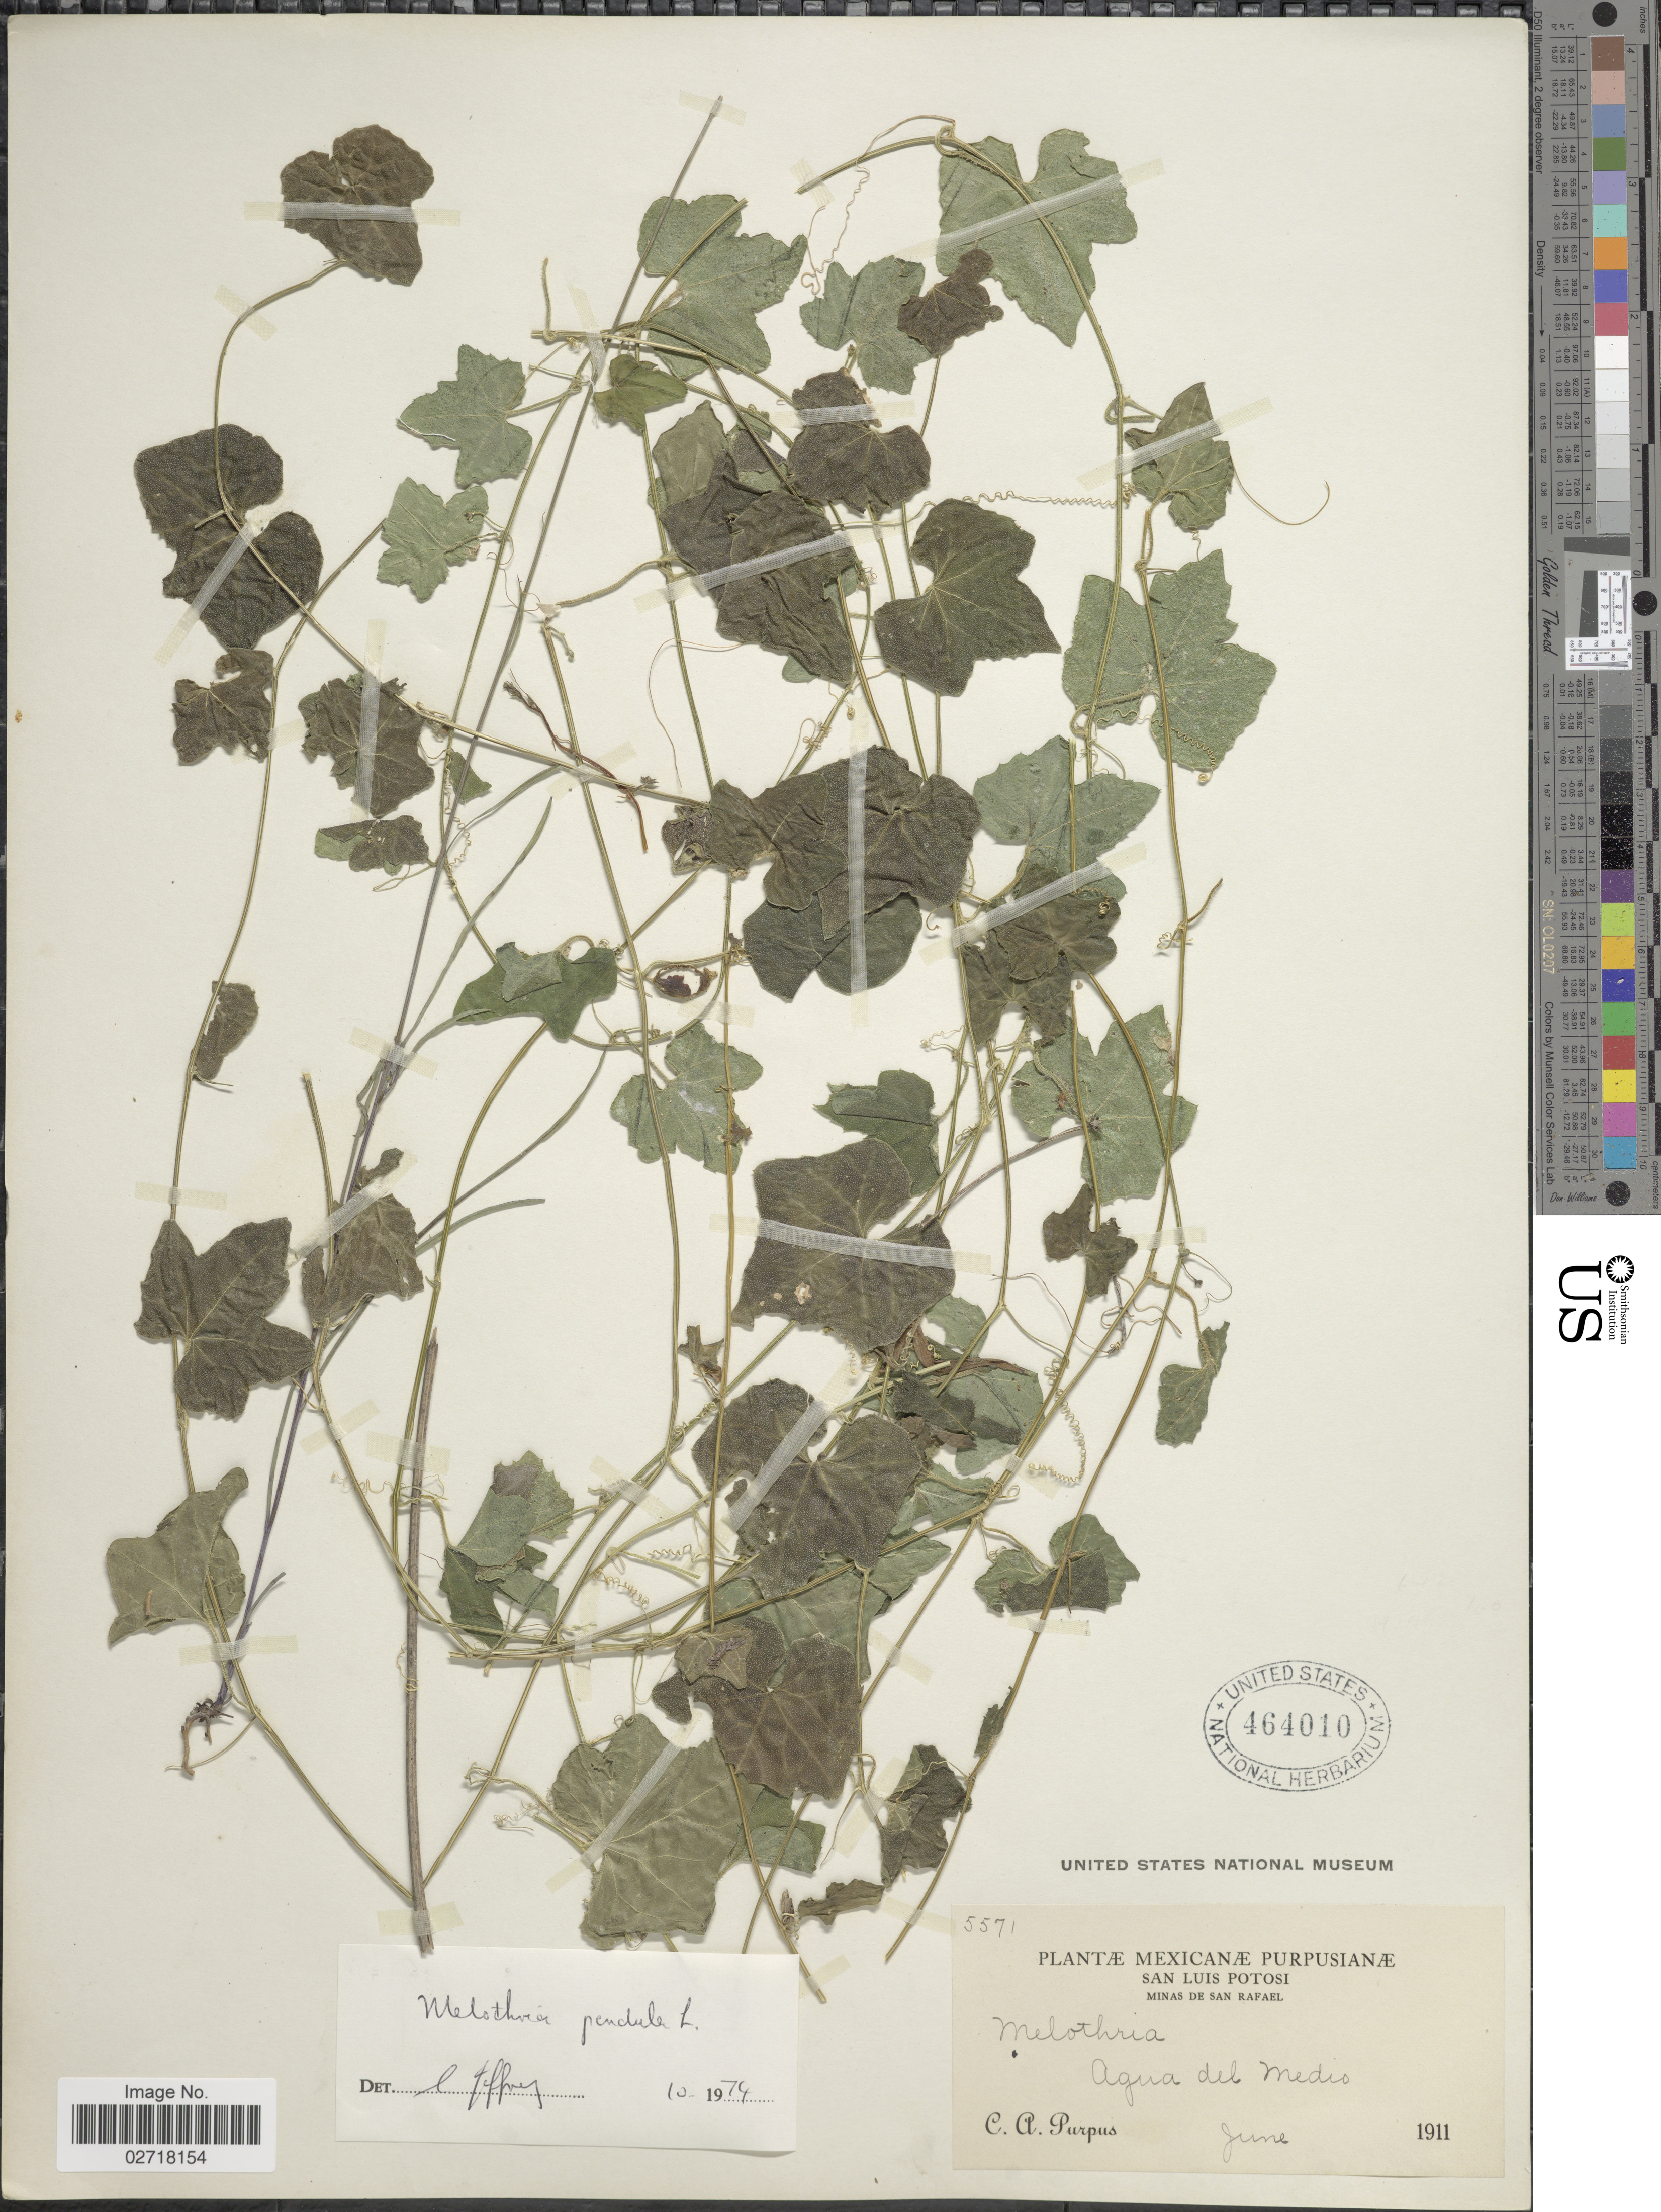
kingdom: Plantae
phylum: Tracheophyta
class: Magnoliopsida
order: Cucurbitales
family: Cucurbitaceae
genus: Melothria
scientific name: Melothria pendula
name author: L.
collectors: C. A. Purpus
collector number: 5571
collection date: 1911-06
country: Mexico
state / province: San Luis Potosí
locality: Minas de San Rafael. Agua del Medio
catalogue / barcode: US 464010